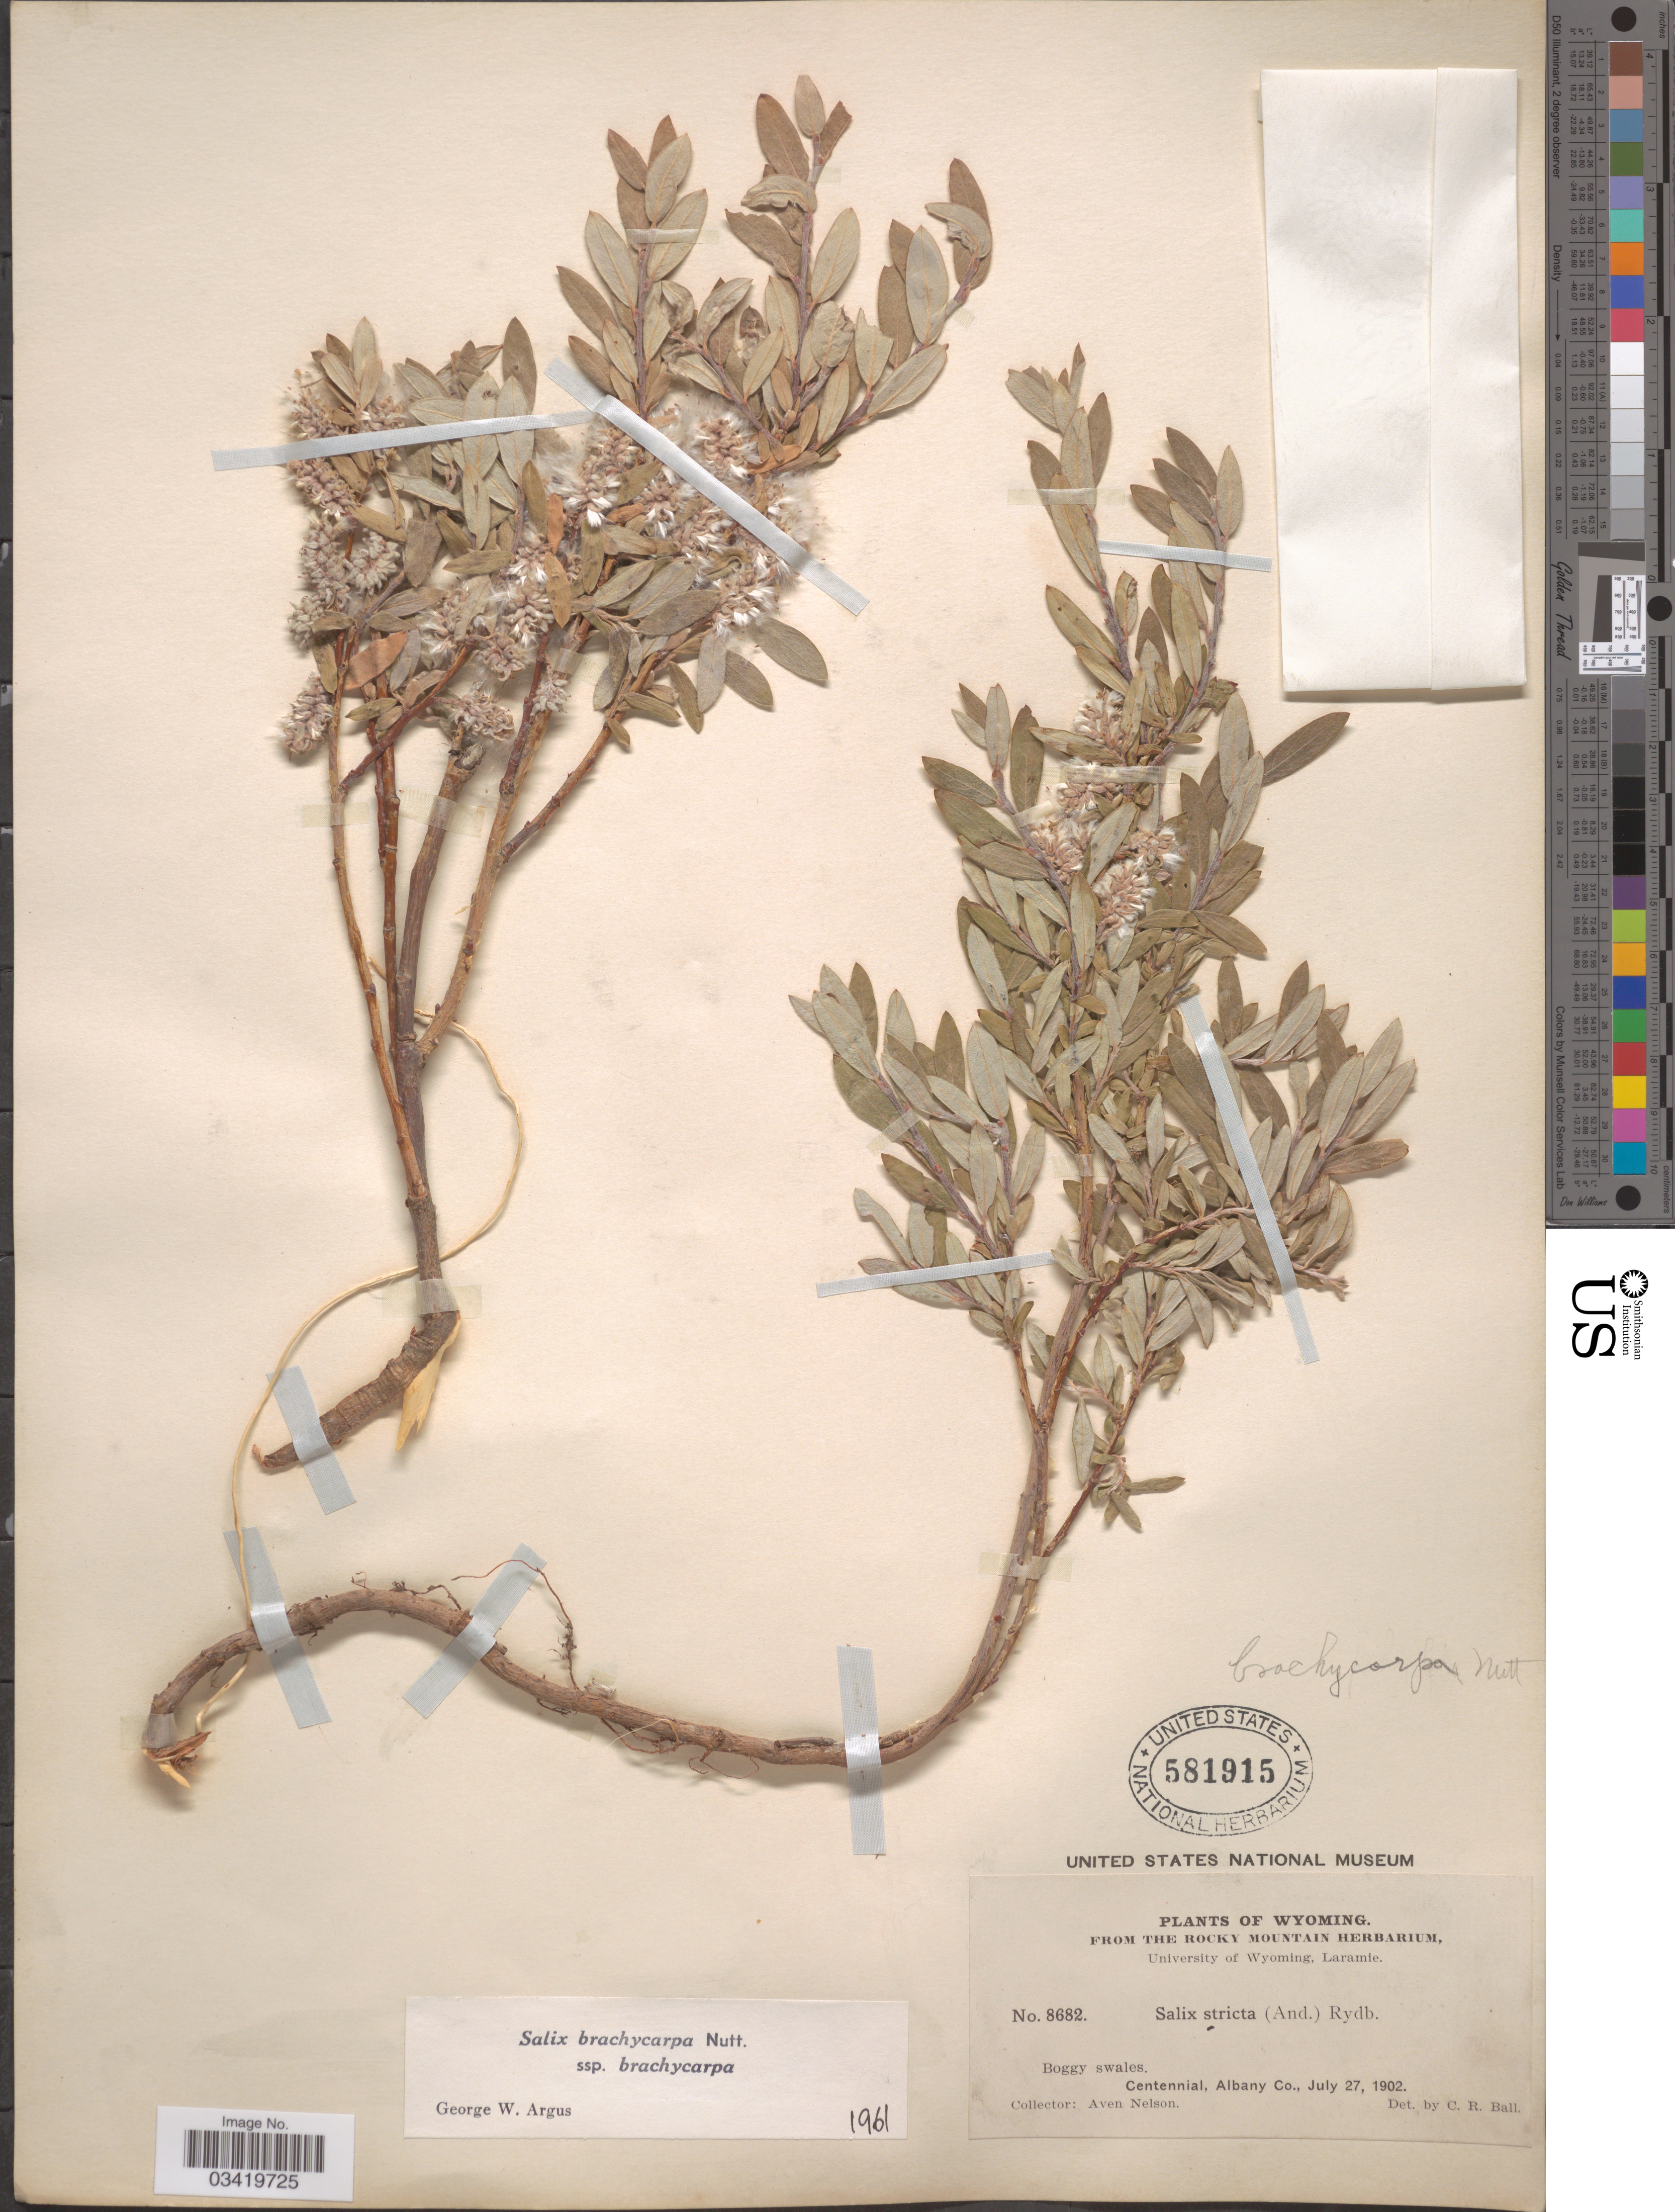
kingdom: Plantae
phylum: Tracheophyta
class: Magnoliopsida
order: Malpighiales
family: Salicaceae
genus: Salix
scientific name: Salix brachycarpa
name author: Nutt.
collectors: A. Nelson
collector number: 8682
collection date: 1902-07-27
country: United States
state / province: Wyoming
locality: Centennial, Albany Co.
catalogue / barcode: US 581915